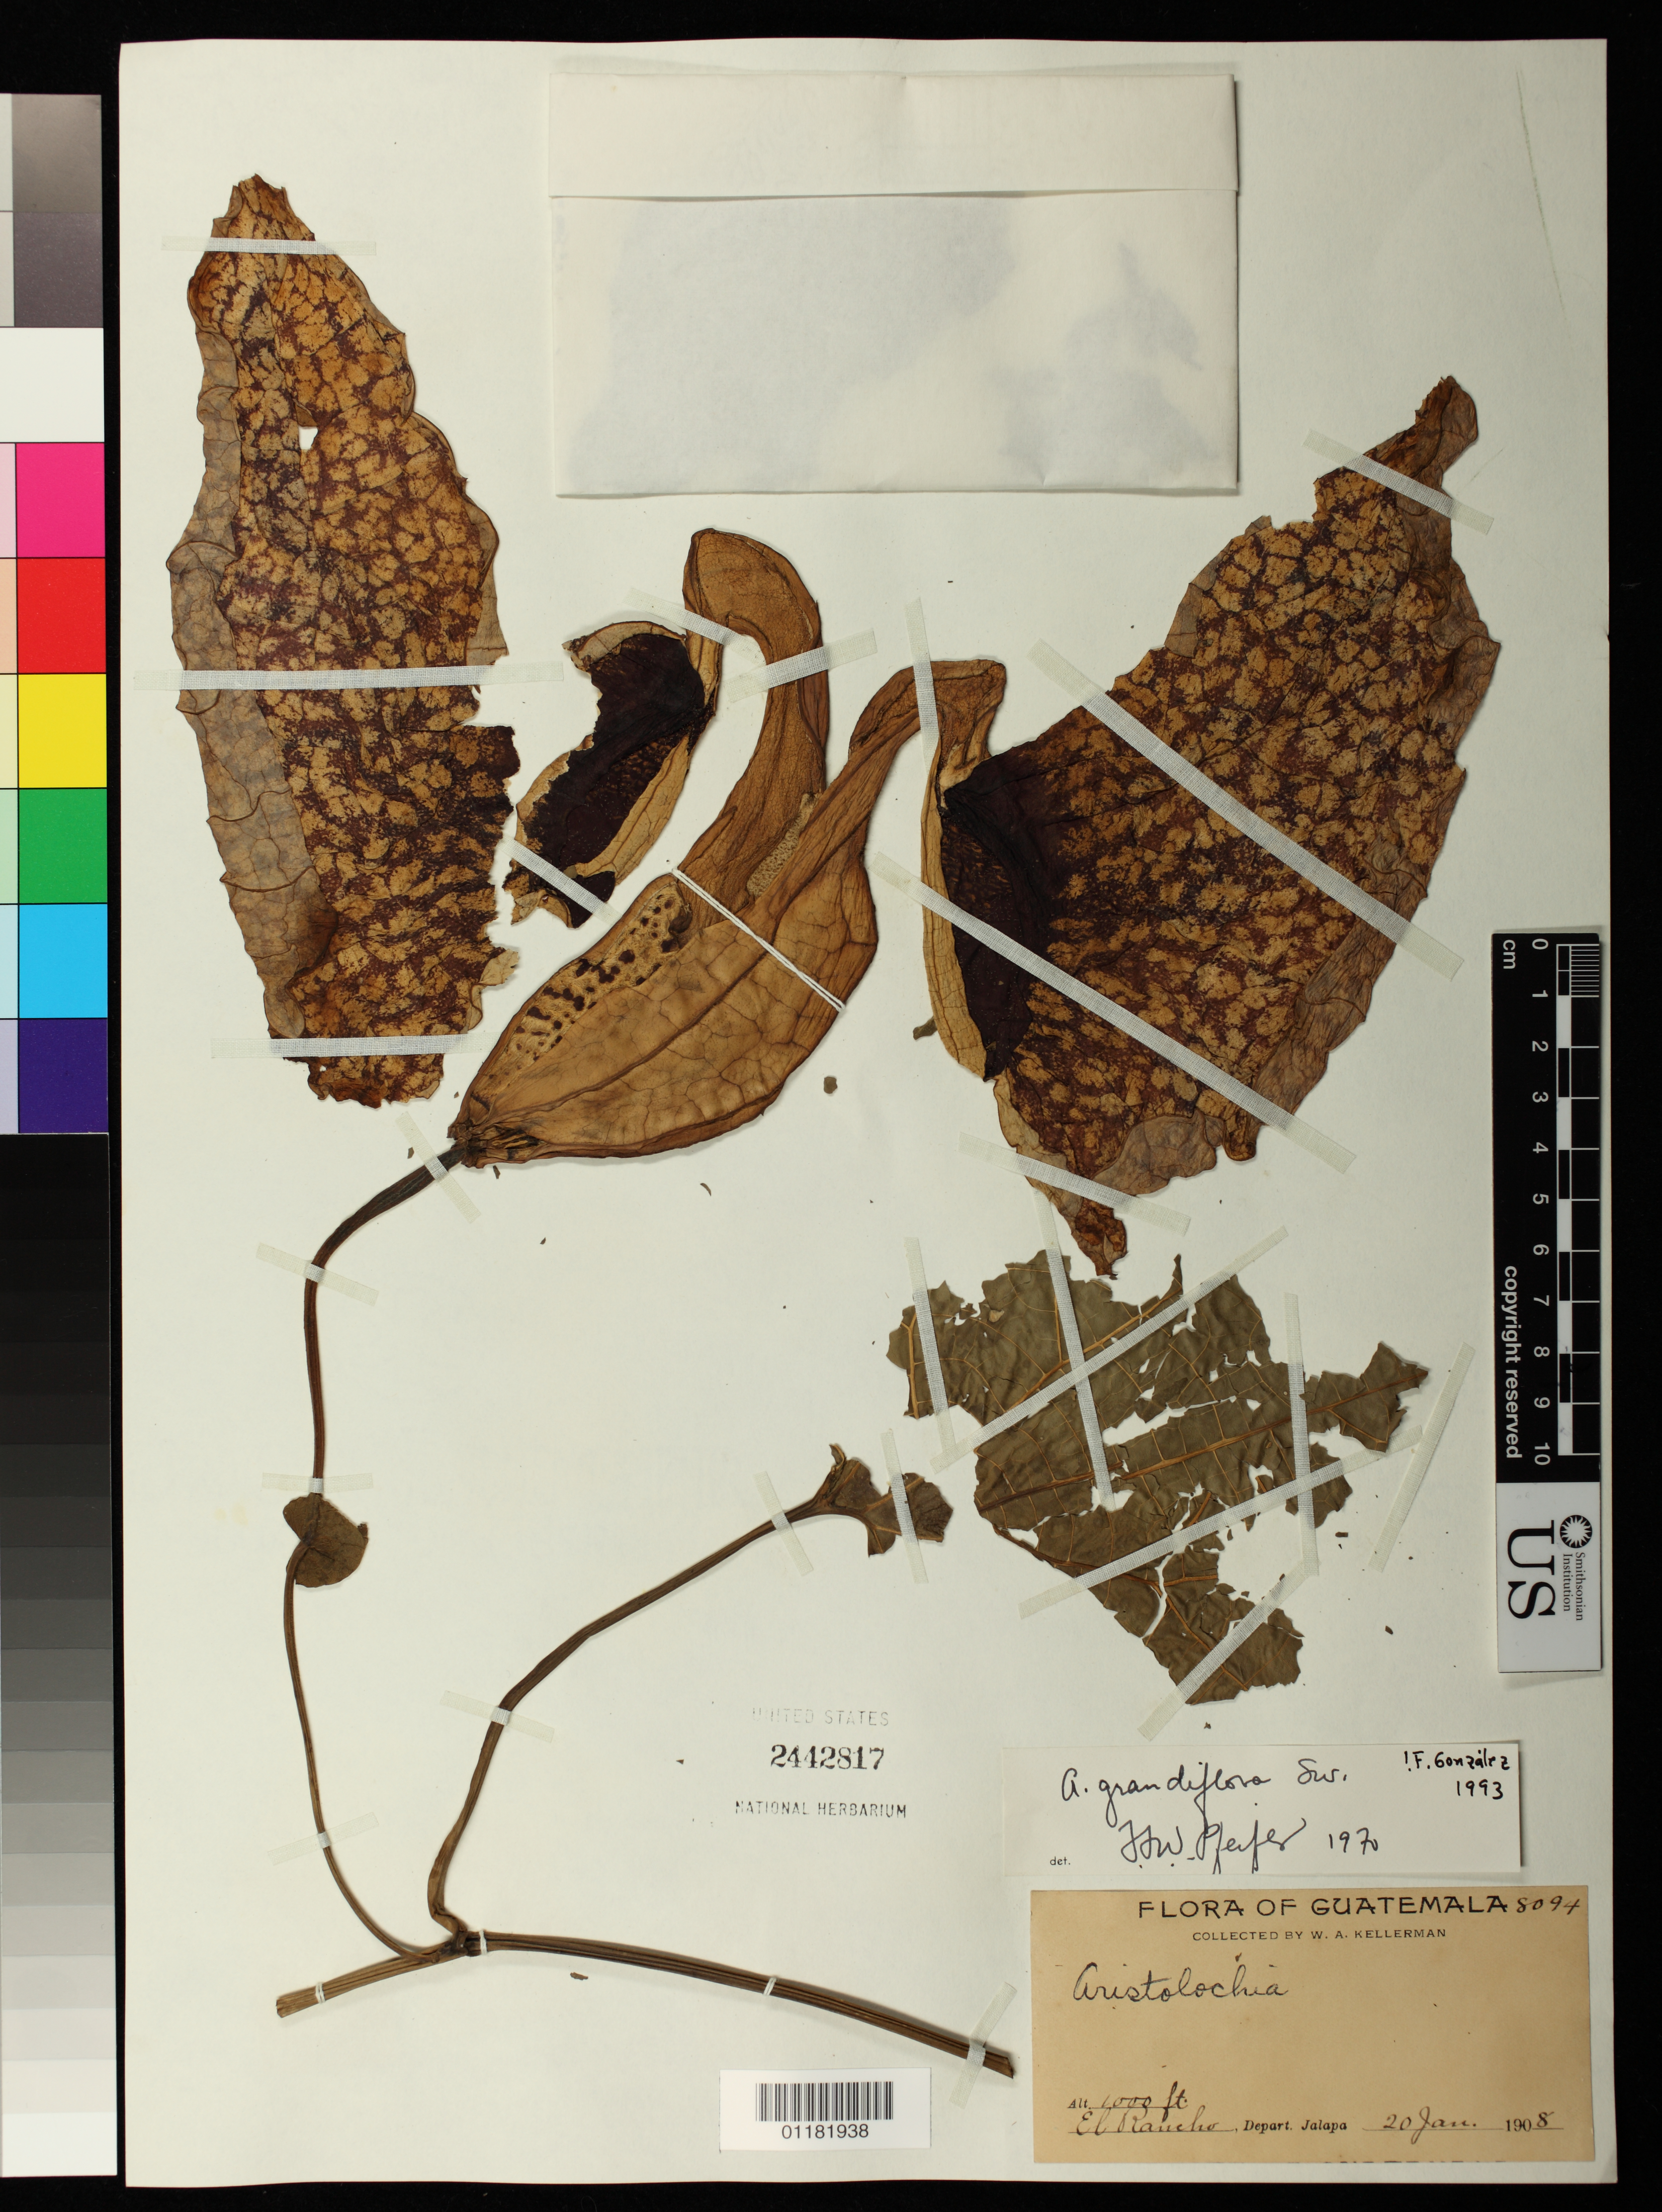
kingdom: Plantae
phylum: Tracheophyta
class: Magnoliopsida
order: Piperales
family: Aristolochiaceae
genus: Aristolochia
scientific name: Aristolochia grandiflora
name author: Sw.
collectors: W. A. Kellerman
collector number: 8094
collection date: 1908-01-20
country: Guatemala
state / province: Jalapa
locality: El Rancho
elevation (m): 305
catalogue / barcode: US 2442817